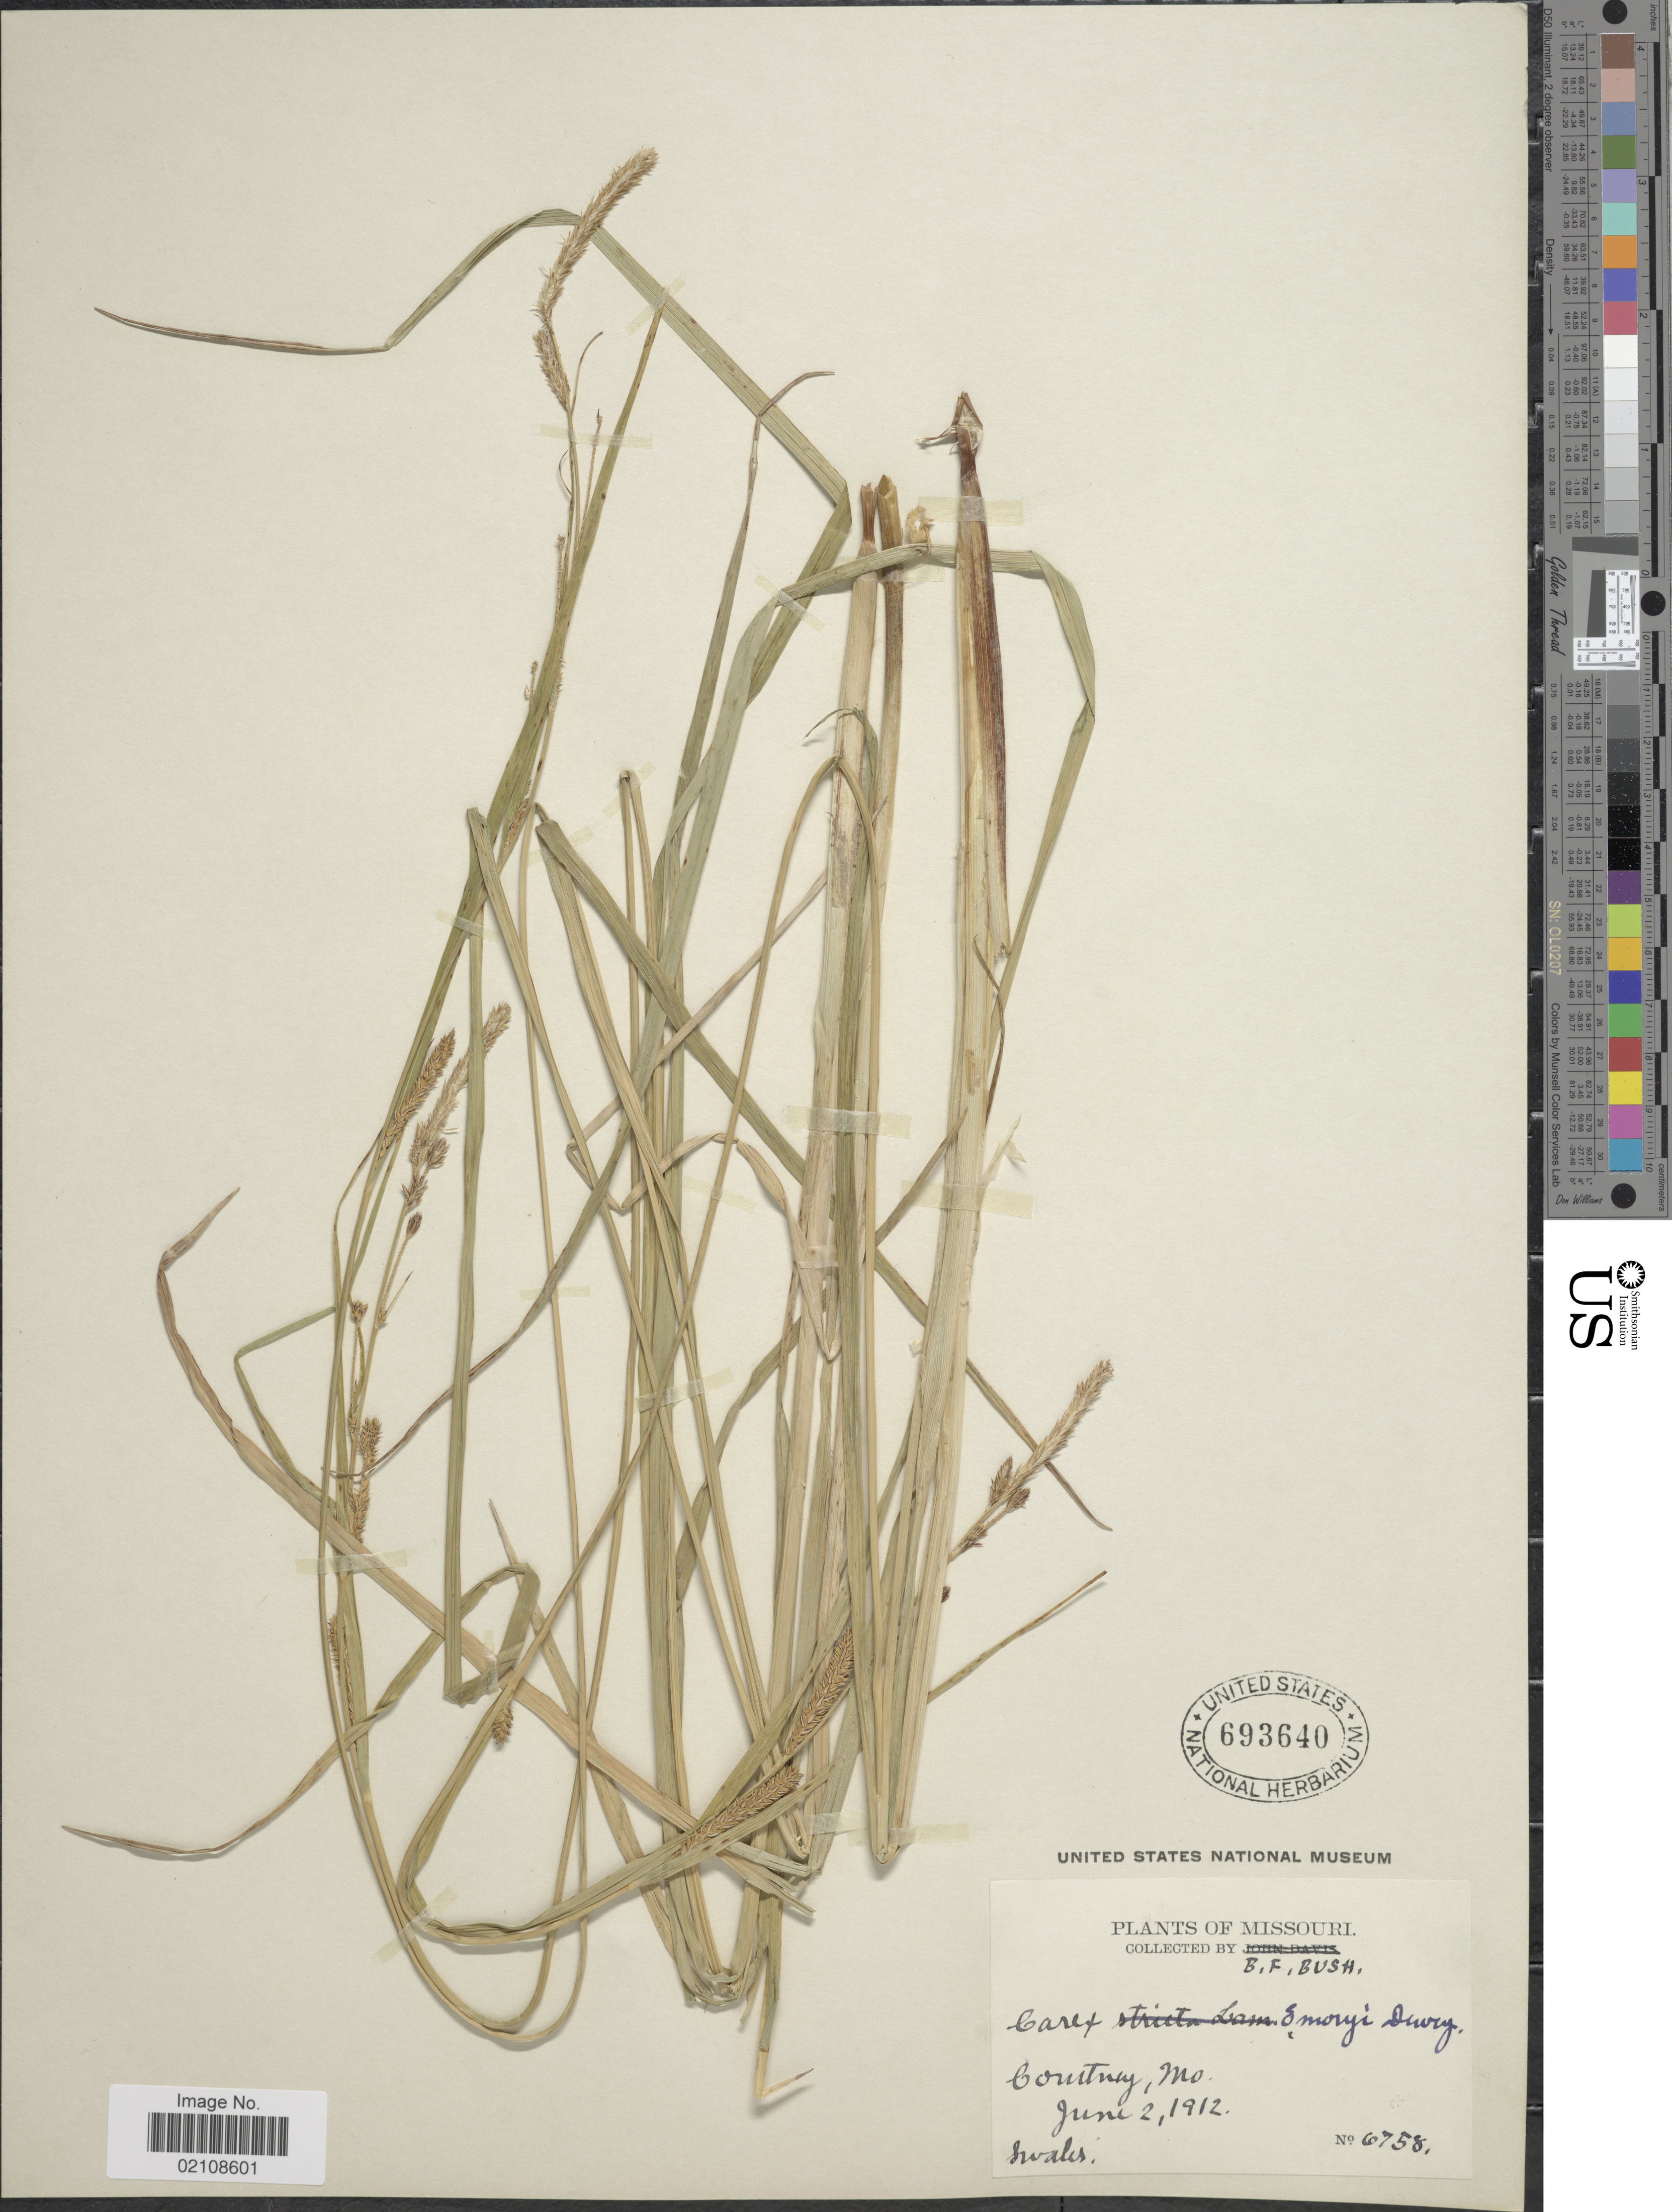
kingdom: Plantae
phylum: Tracheophyta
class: Liliopsida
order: Poales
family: Cyperaceae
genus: Carex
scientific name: Carex emoryi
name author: Dewey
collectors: B. F. Bush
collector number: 6758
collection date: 1912-06-02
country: United States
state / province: Missouri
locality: Courtney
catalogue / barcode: US 693640